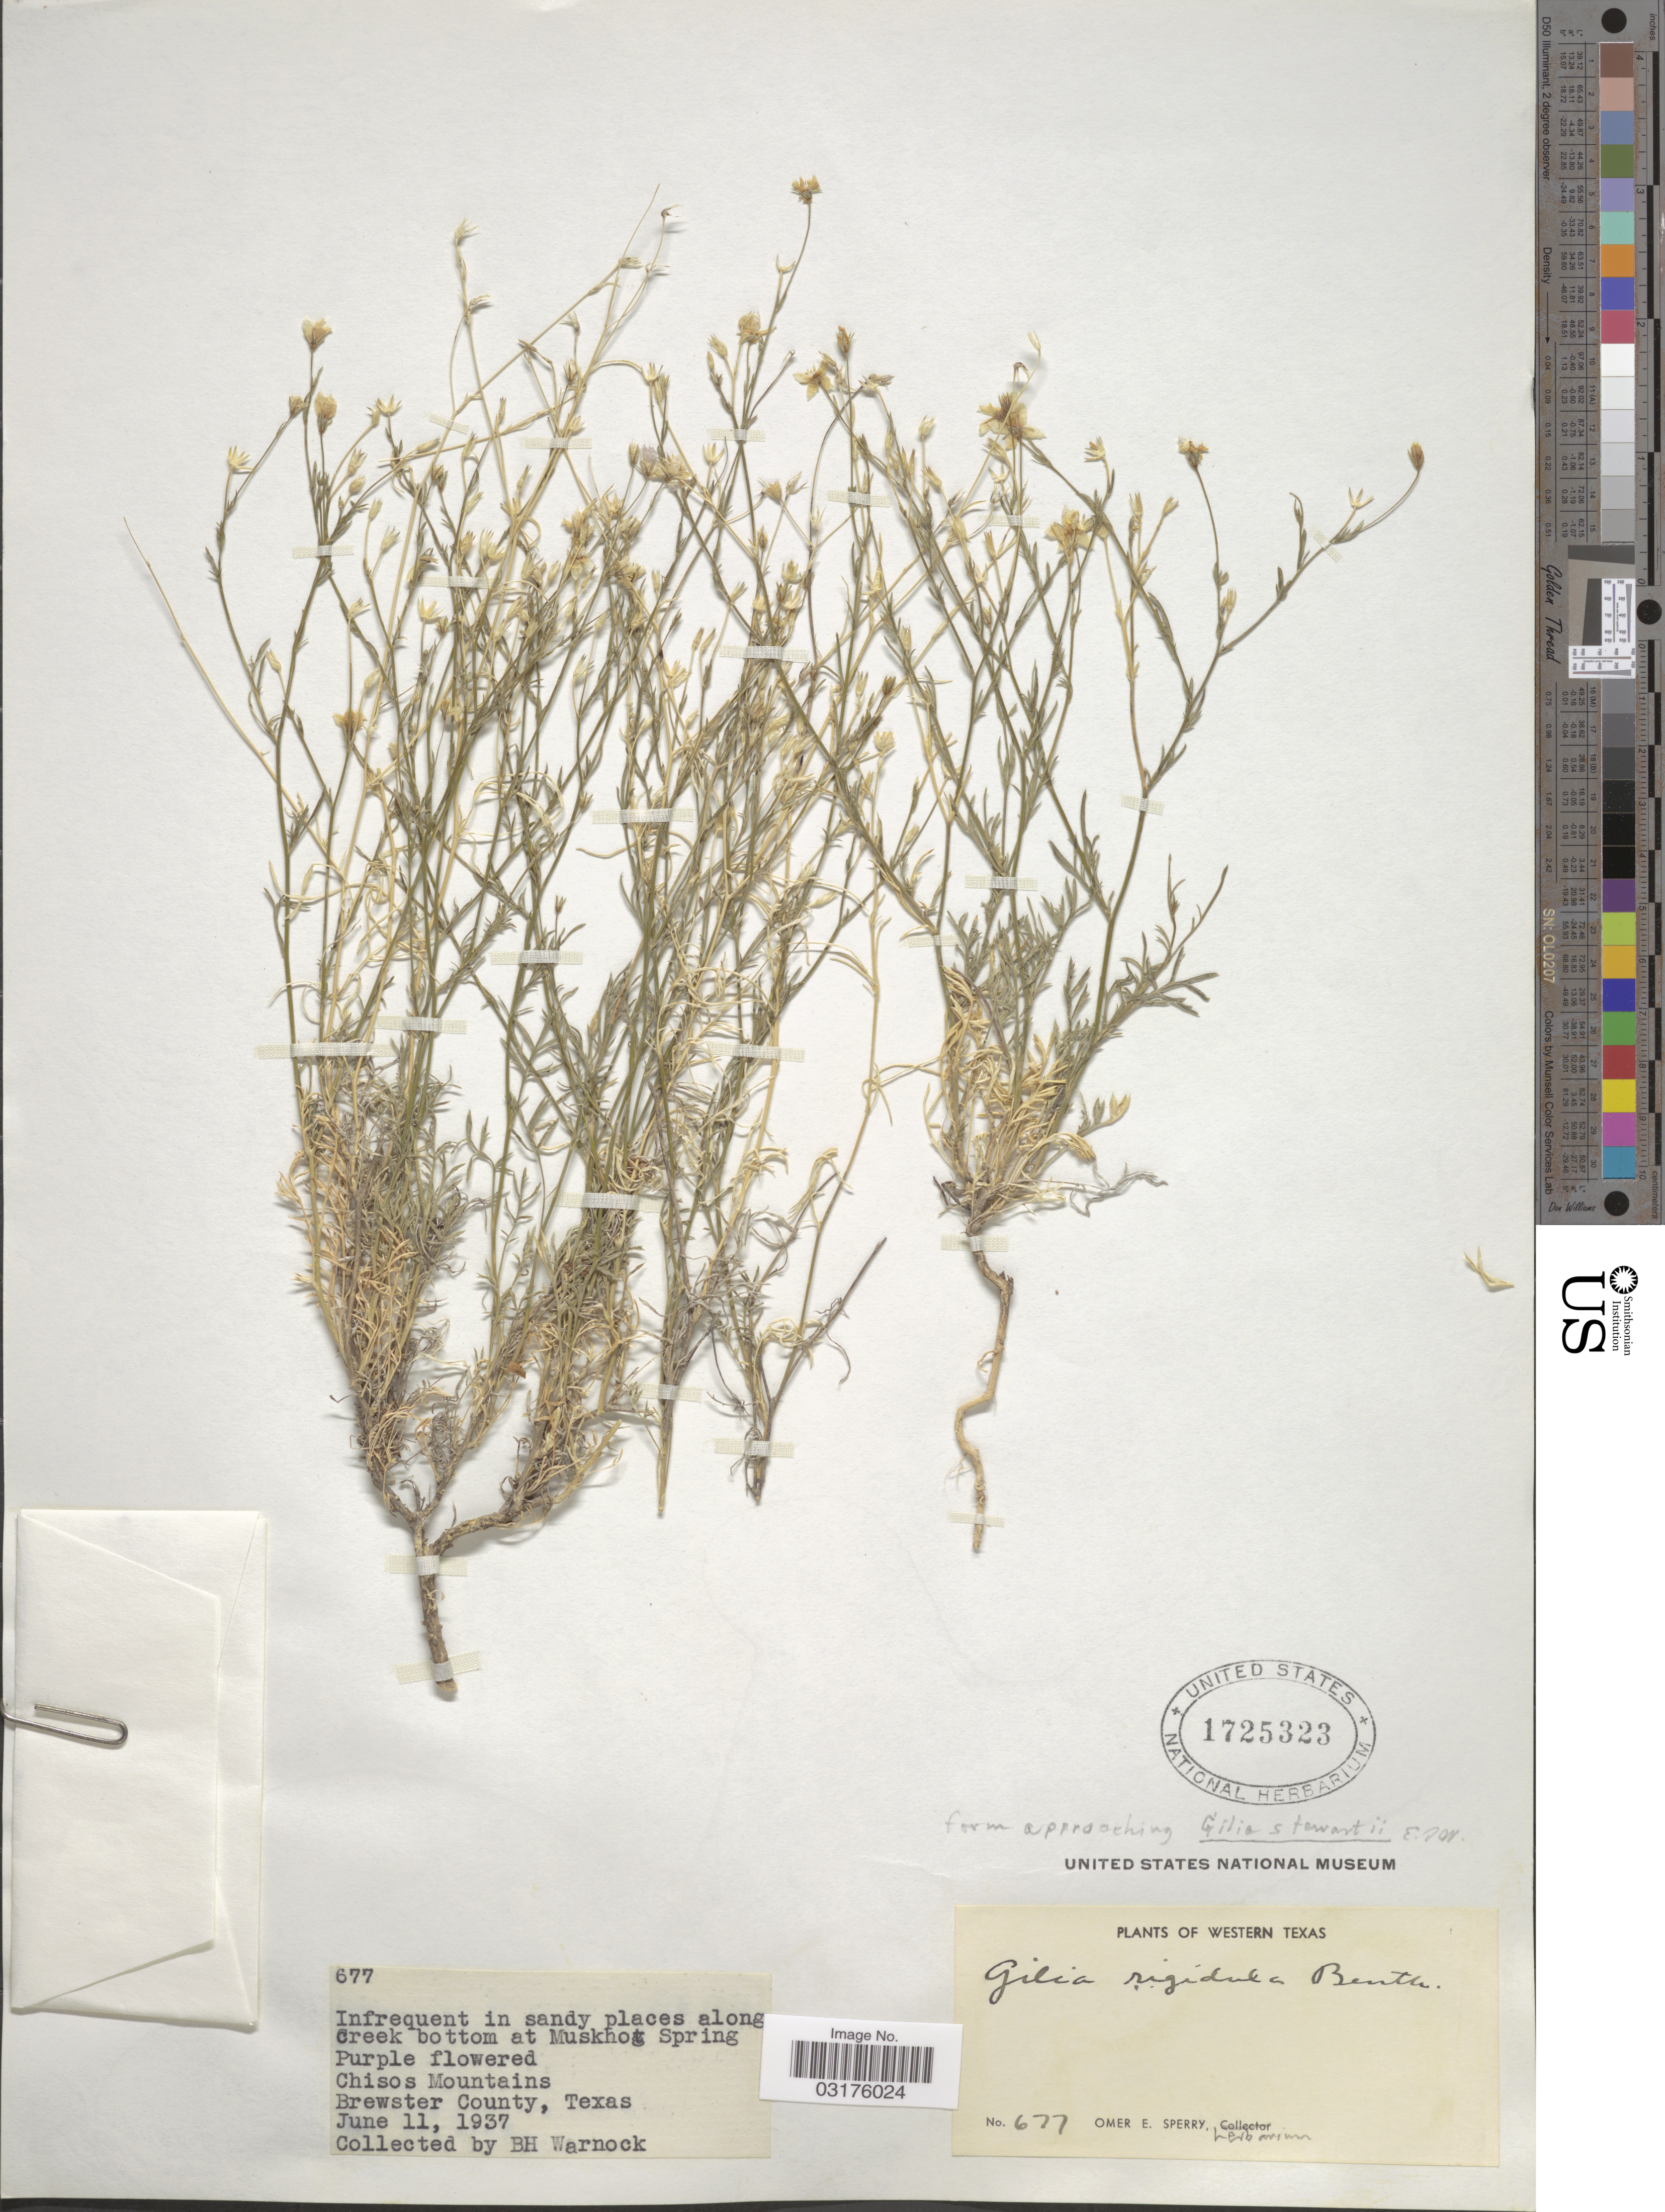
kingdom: Plantae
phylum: Tracheophyta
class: Magnoliopsida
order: Ericales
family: Polemoniaceae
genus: Giliastrum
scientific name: Giliastrum stewartii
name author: (I.M. Johnst.) J.M. Porter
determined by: Strong, Mark T., (BOT), Smithsonian Institution - National Museum of Natural History (UNITED STATES)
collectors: O. E. Sperry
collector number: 677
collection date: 1937-06-11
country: United States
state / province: Texas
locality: Infrequent in sandy places along Creek bottom at Muskhog Spring, Chisos Mountains, Brewster County.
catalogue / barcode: US 1725323